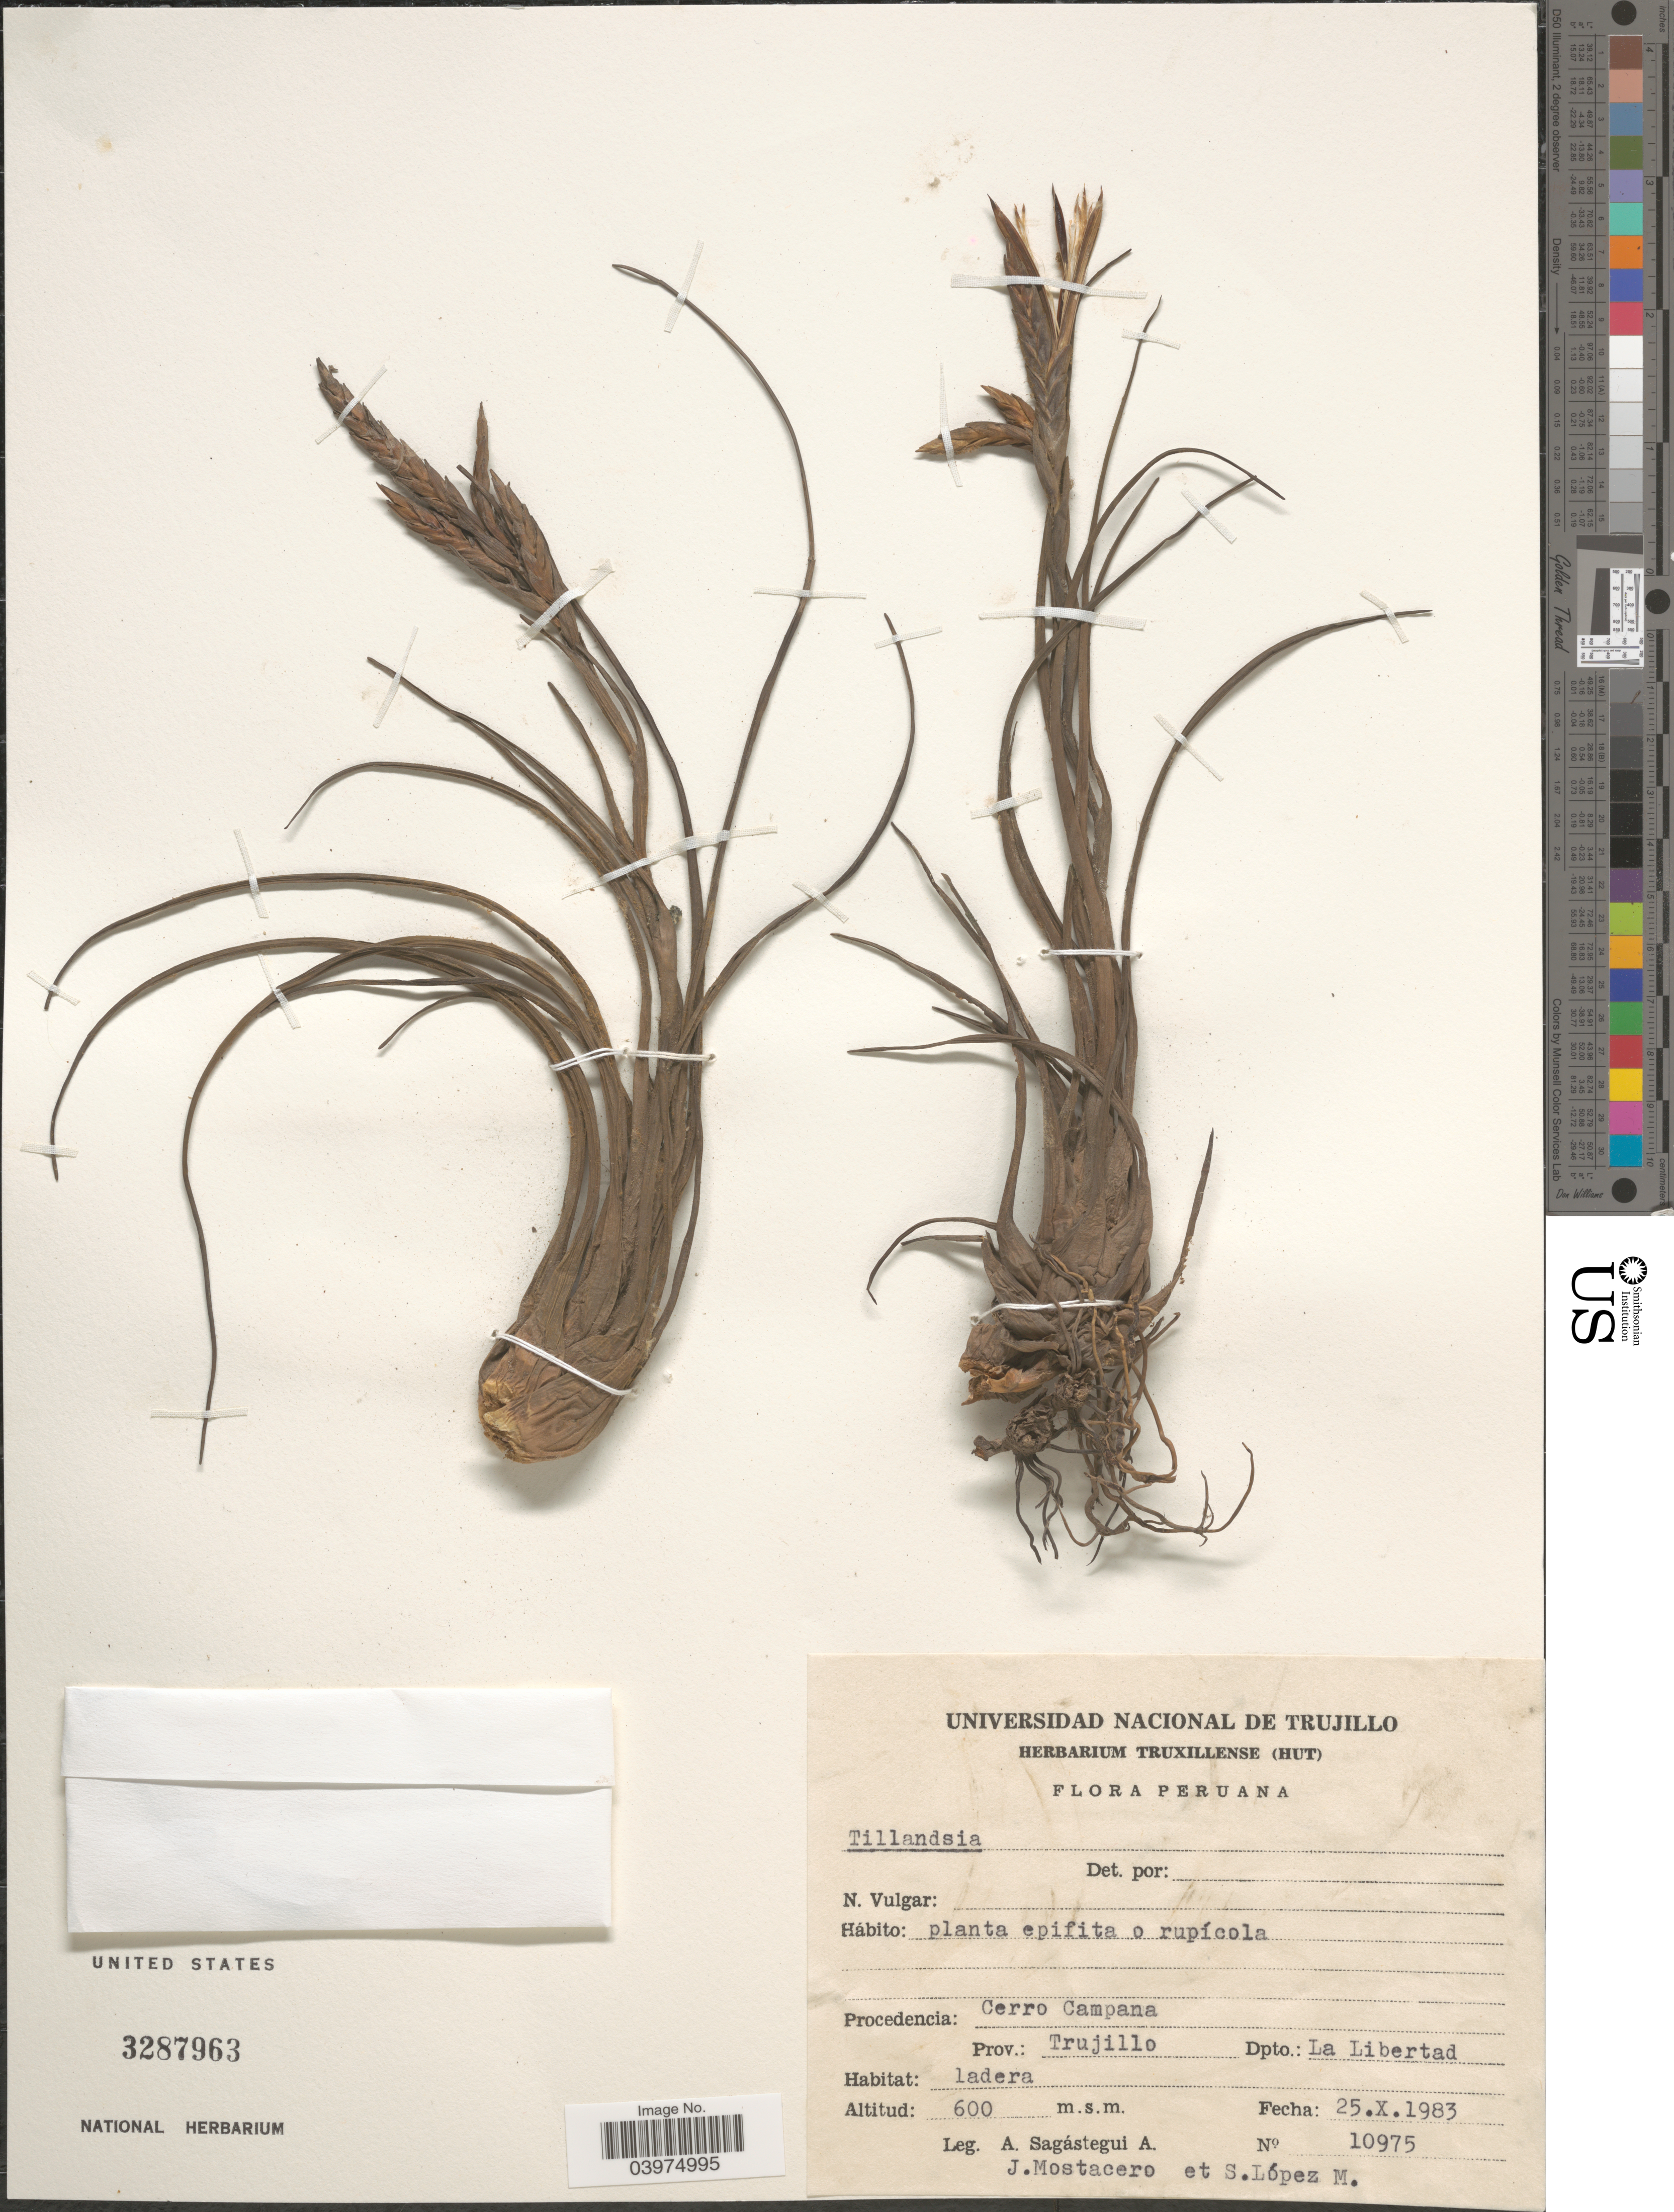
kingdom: Plantae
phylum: Tracheophyta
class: Liliopsida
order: Poales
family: Bromeliaceae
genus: Tillandsia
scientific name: Tillandsia sp.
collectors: A. Sagástegui A., J. Mostacero & S. Lopez M.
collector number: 10975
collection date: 1983-10-25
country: Venezuela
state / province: Trujillo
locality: Cerro Campana. Dpto.: La Libertad.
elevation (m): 600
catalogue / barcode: US 3287963